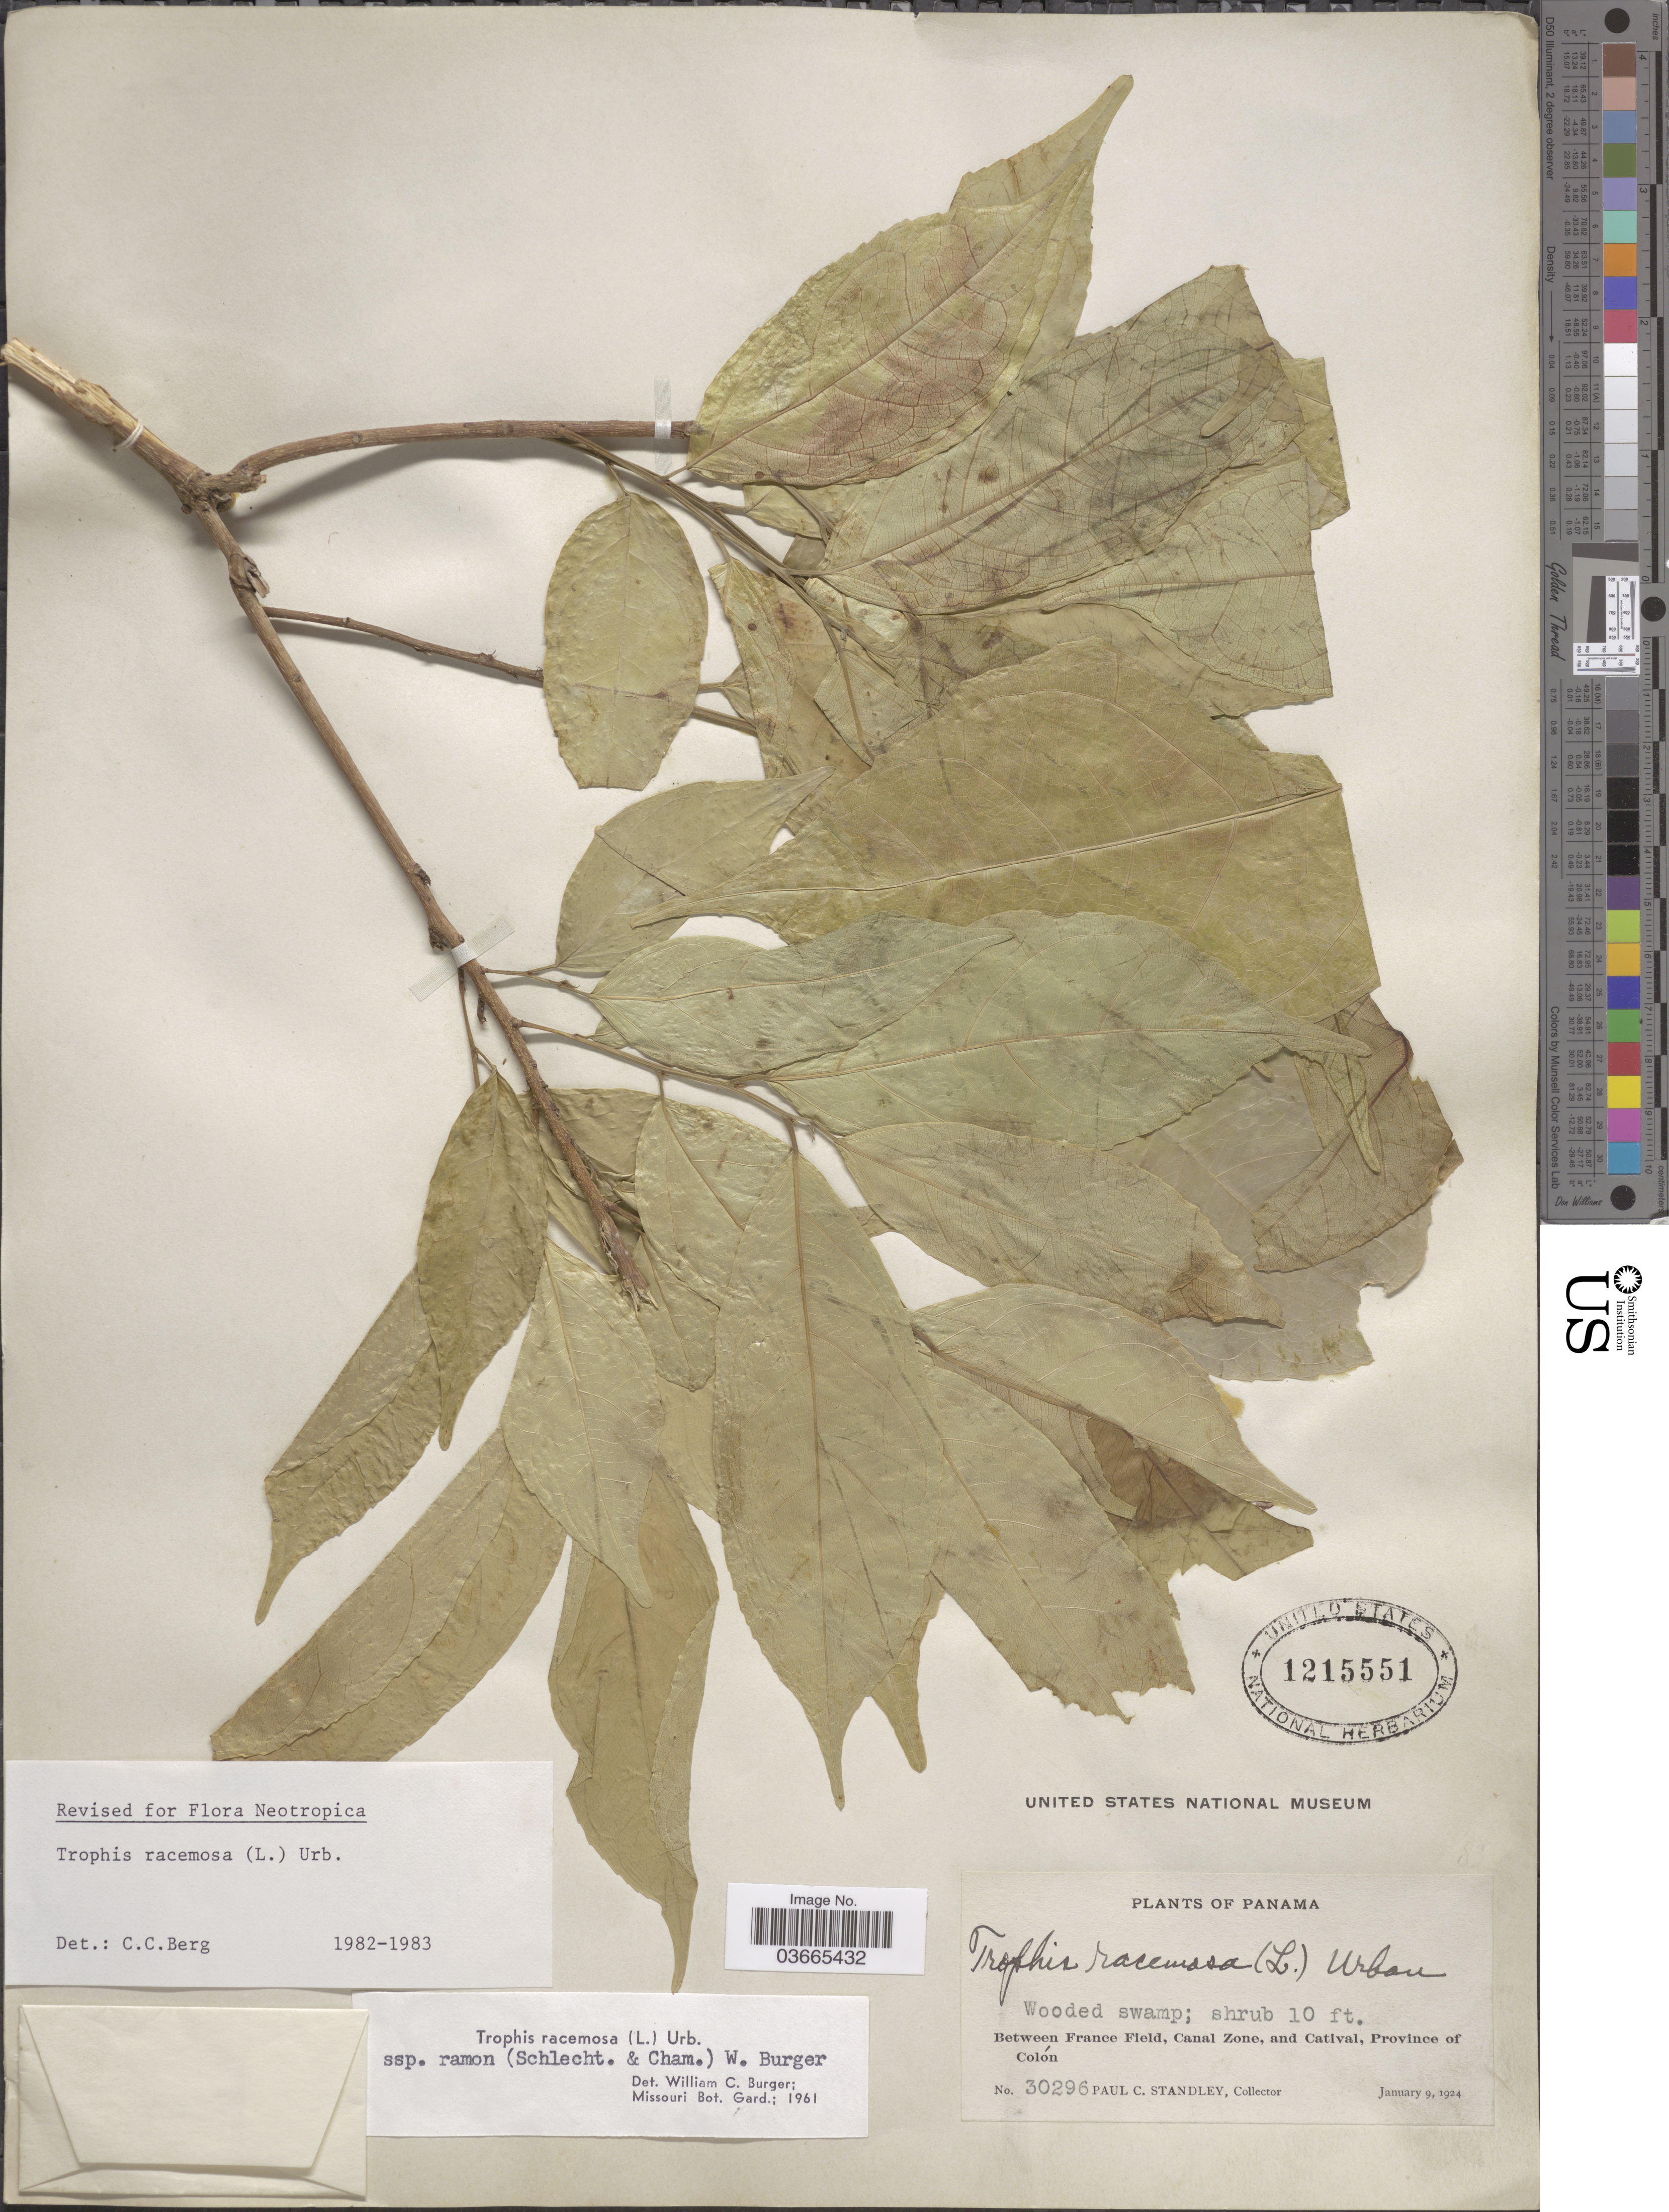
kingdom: Plantae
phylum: Tracheophyta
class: Magnoliopsida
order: Rosales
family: Moraceae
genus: Trophis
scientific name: Trophis racemosa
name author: (L.) Urb.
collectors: P. C. Standley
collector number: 30296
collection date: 1924-01-09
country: Panama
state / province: Colón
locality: Between France Field, Canal Zone, and Catival.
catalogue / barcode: US 1215551